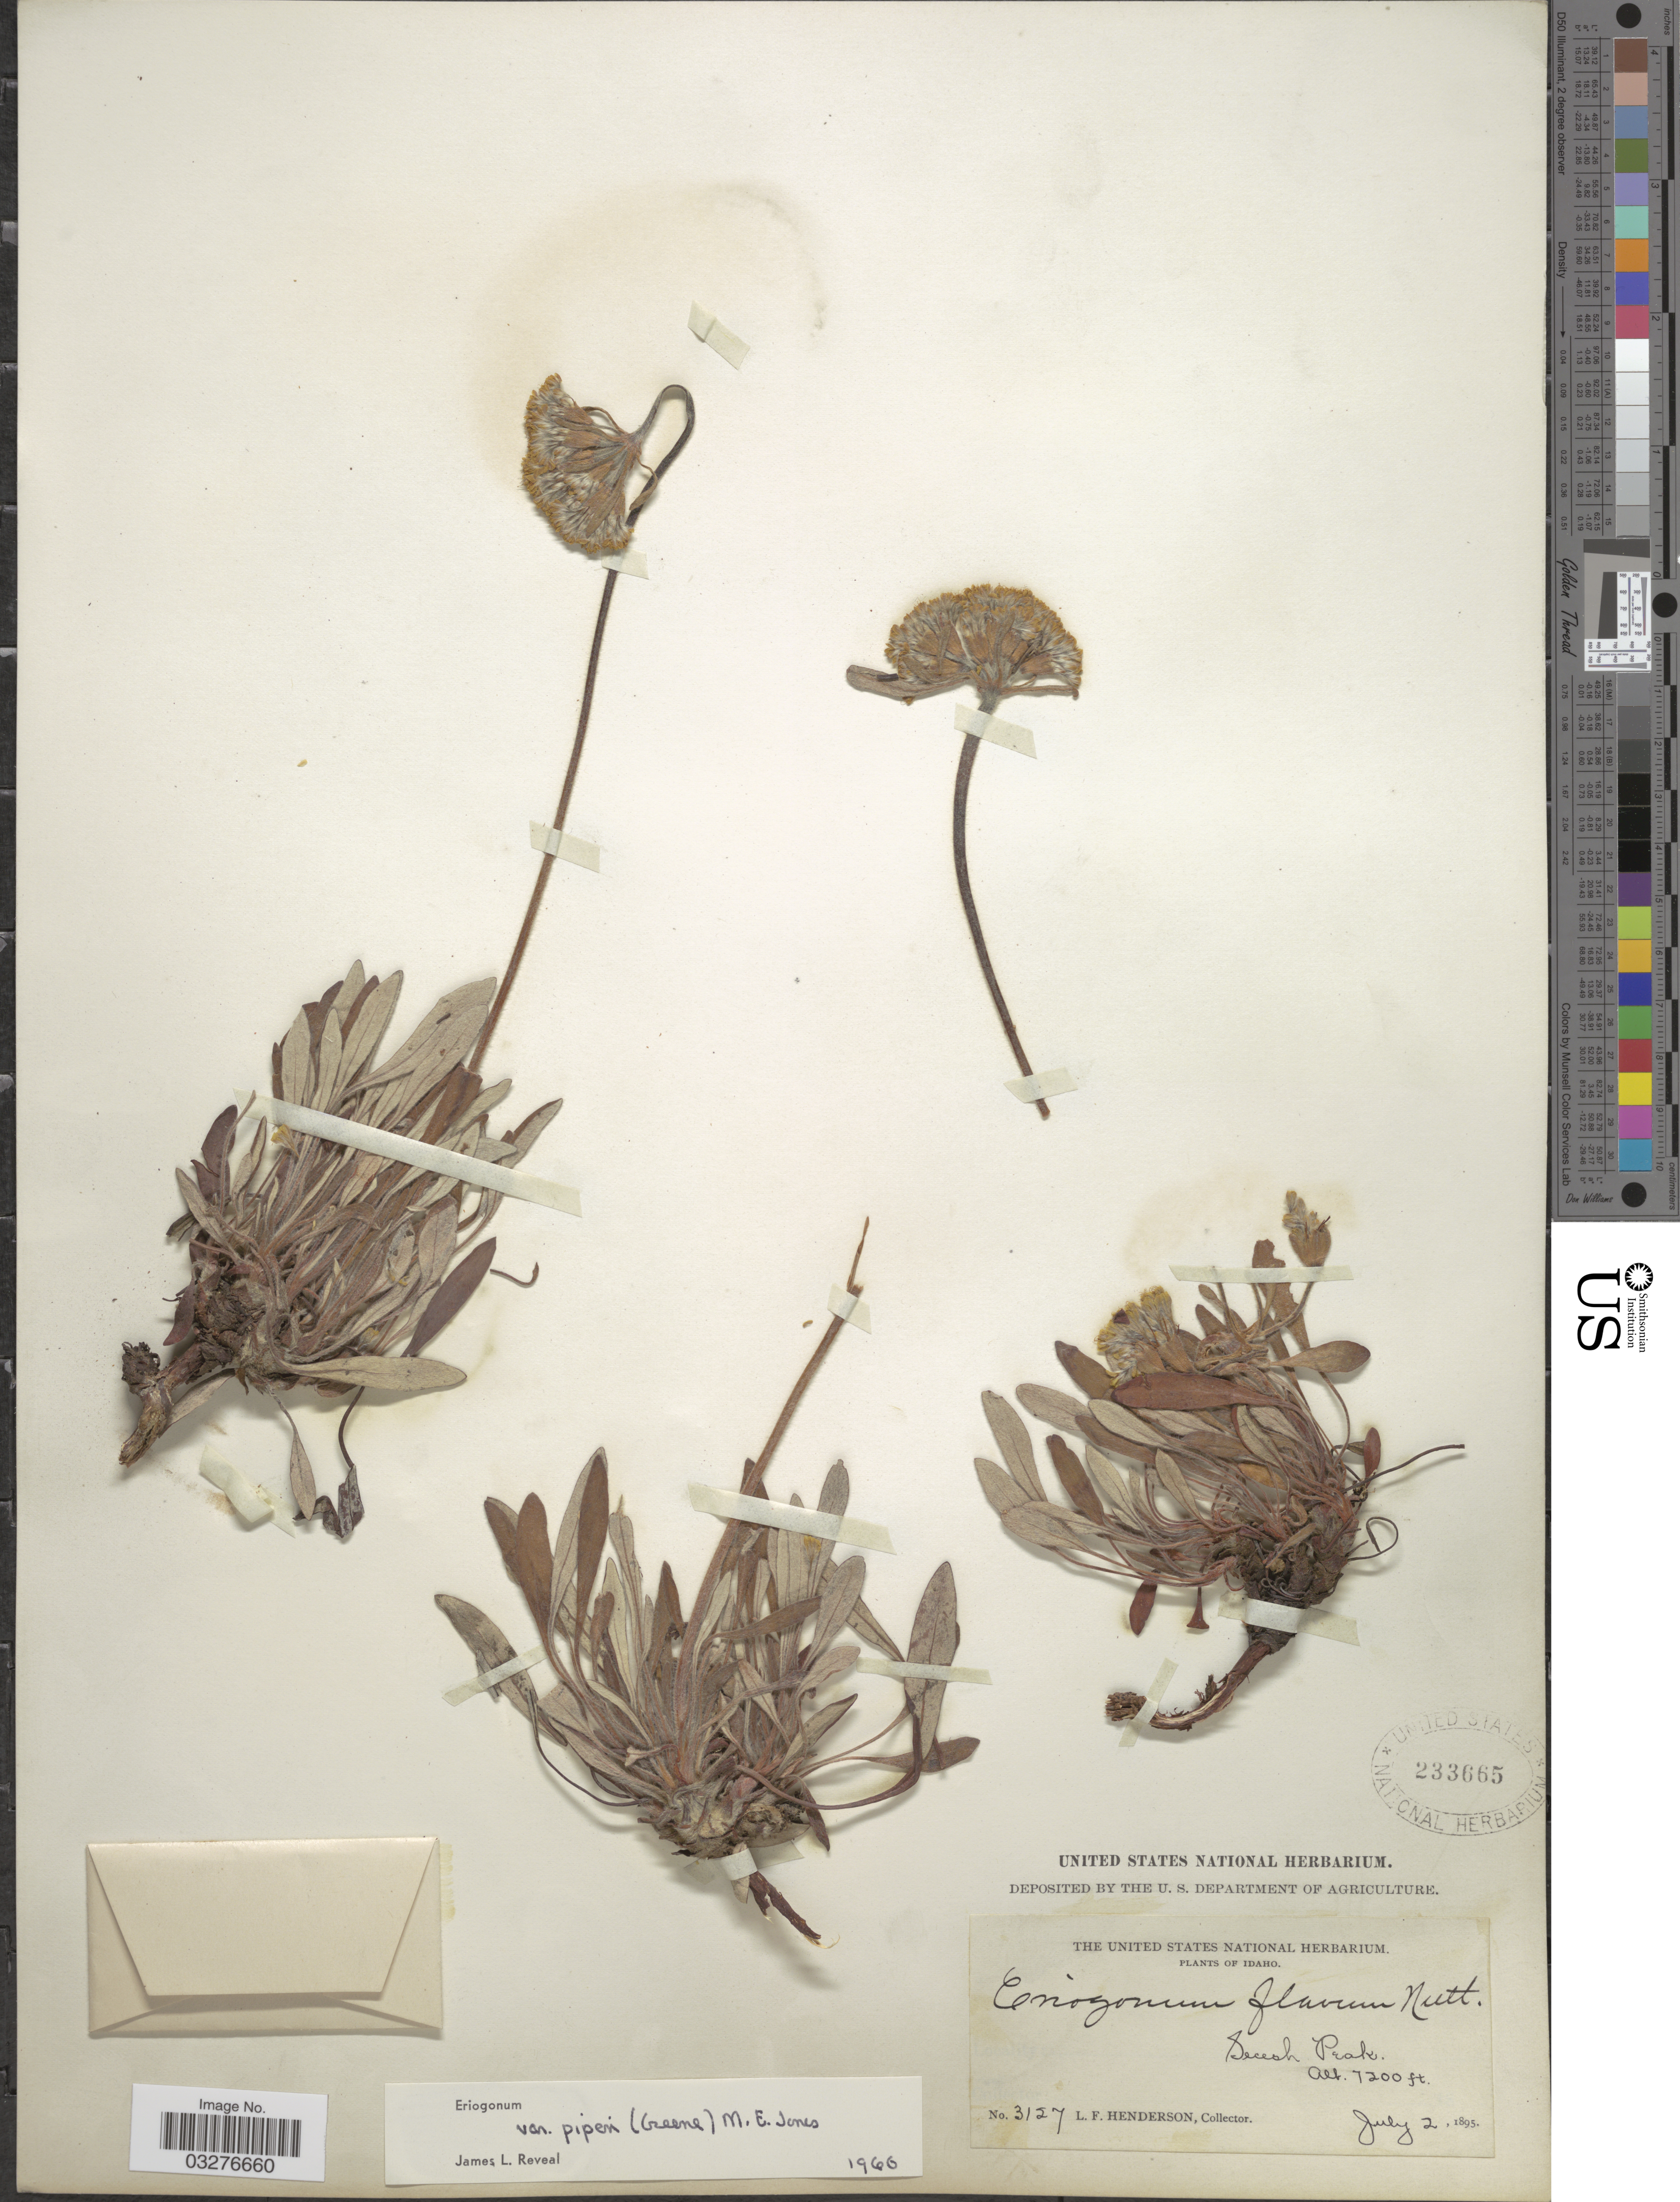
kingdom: Plantae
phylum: Tracheophyta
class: Magnoliopsida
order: Caryophyllales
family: Polygonaceae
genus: Eriogonum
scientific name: Eriogonum flavum var. piperi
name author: M.E. Jones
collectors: L. Henderson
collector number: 3127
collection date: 1895-07-02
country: United States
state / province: Idaho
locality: Secesh Peak.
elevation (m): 2195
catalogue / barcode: US 233665